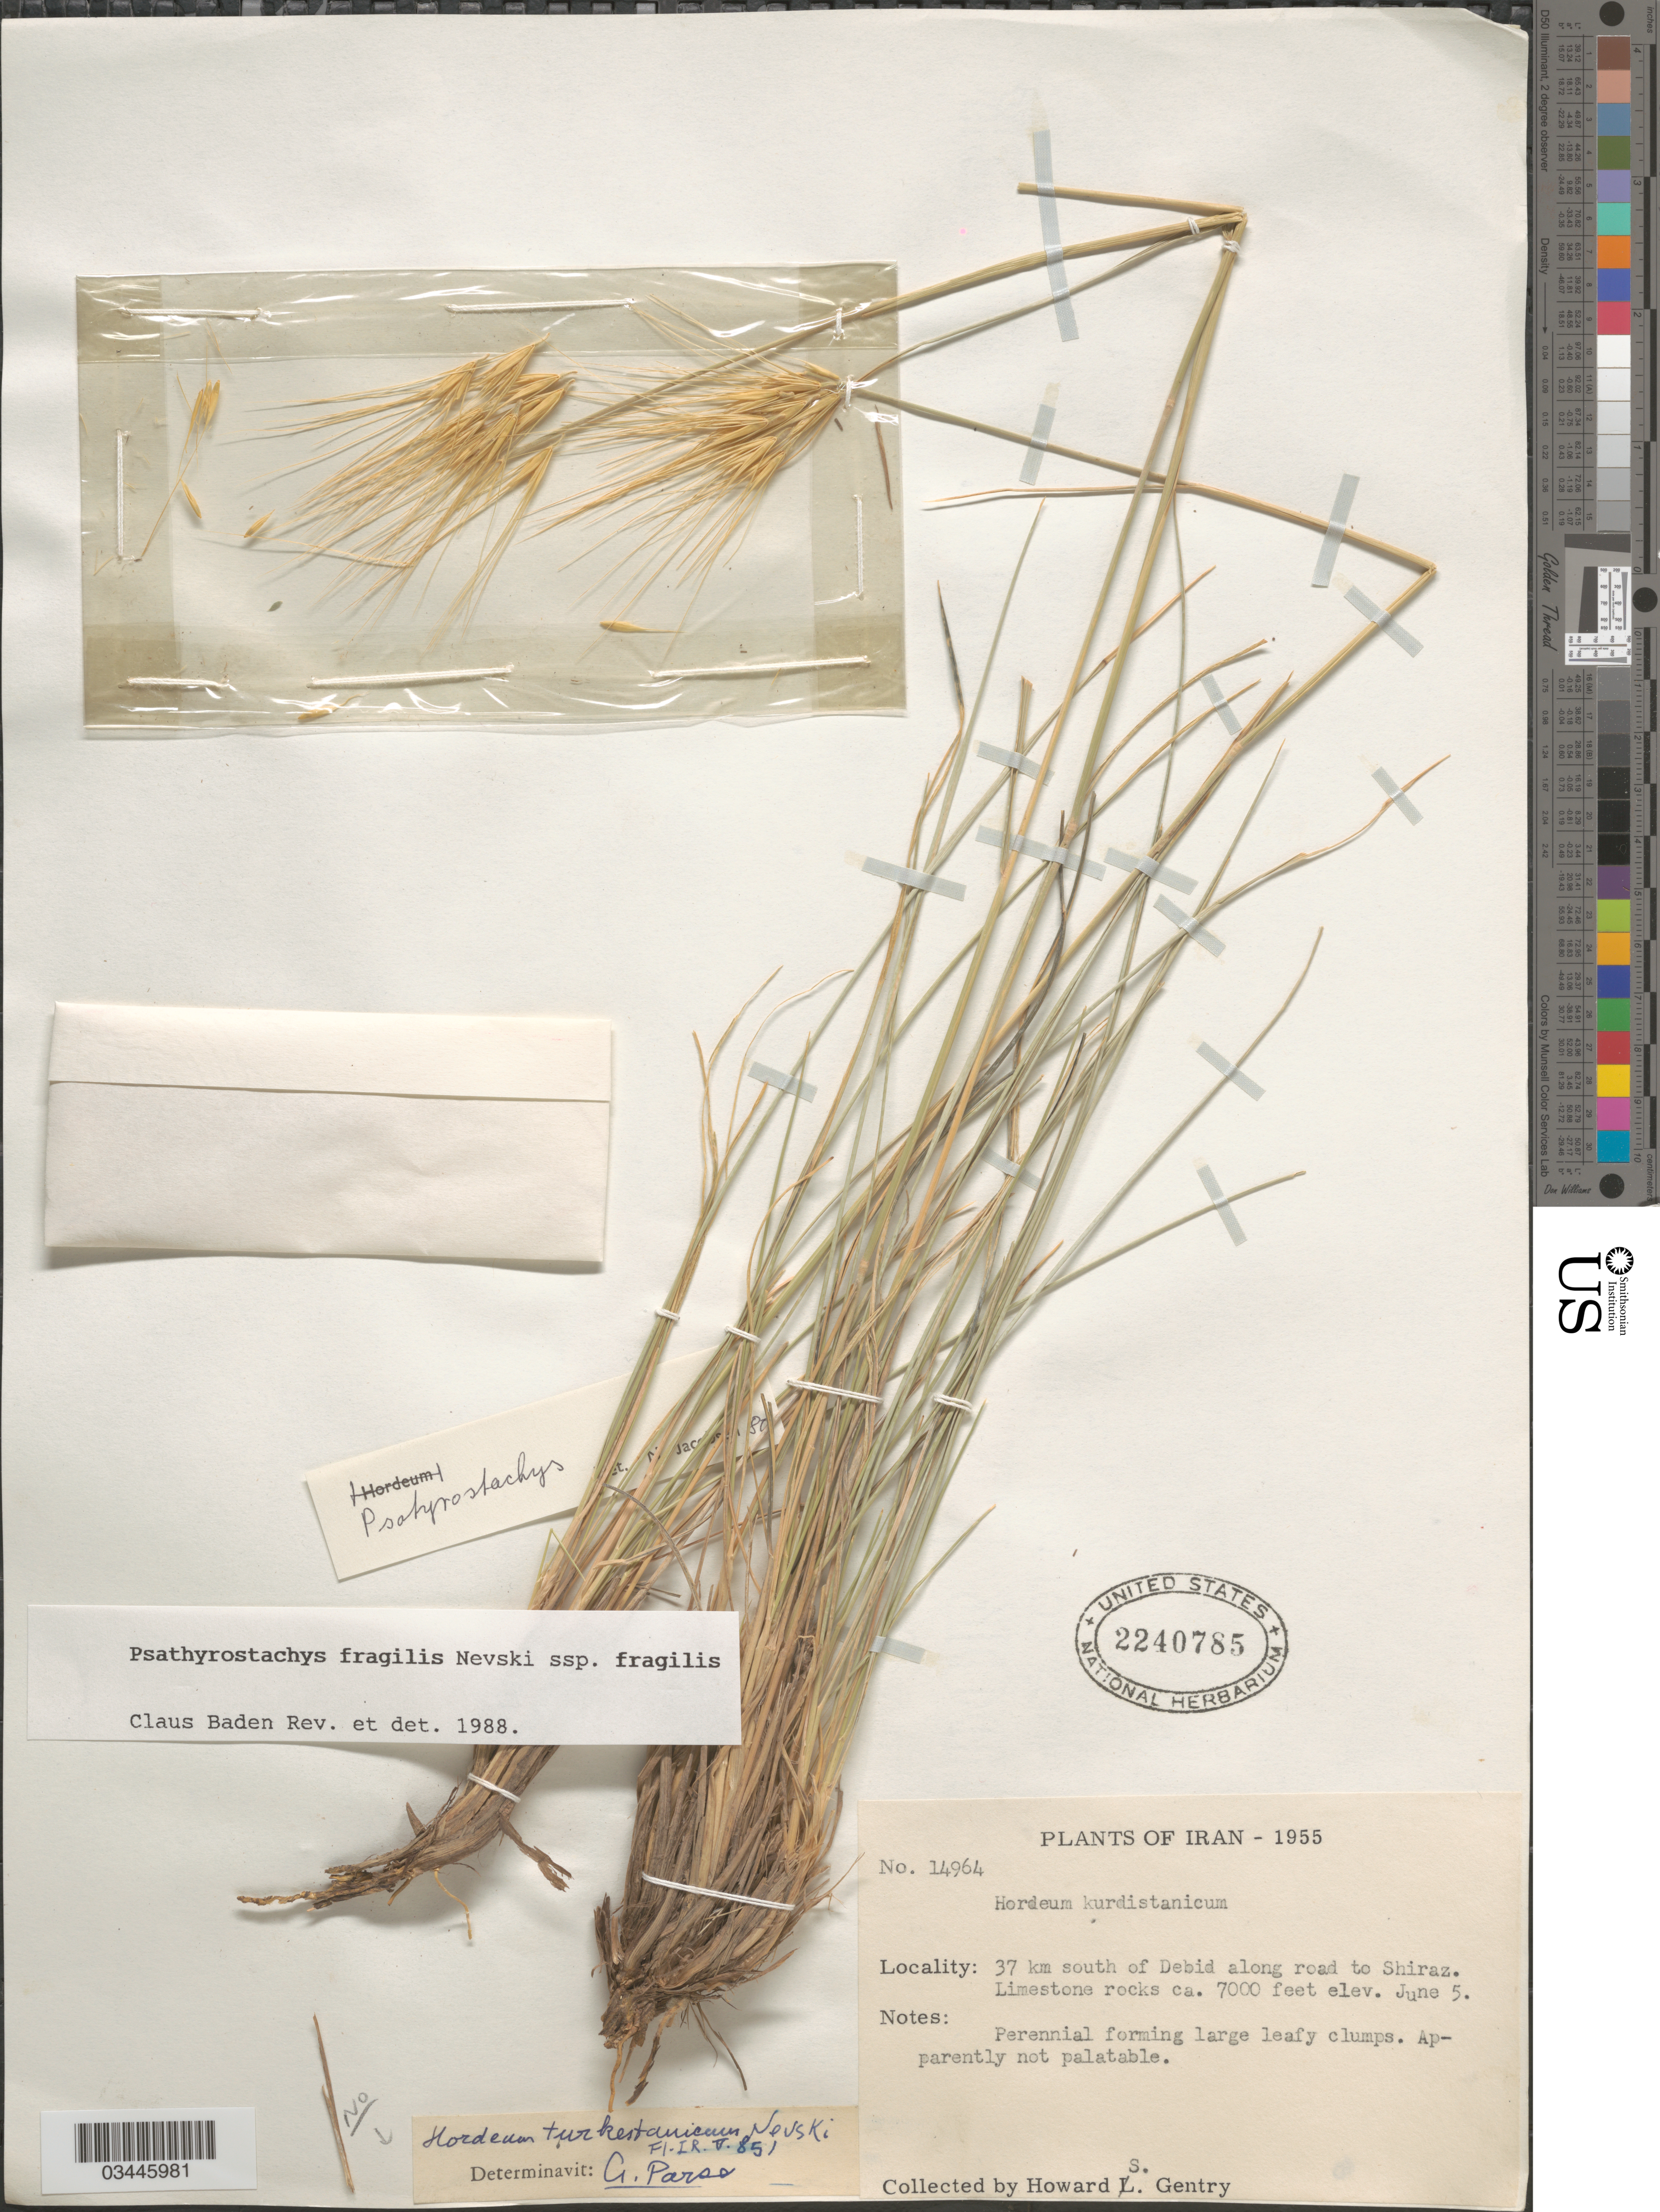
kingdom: Plantae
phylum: Tracheophyta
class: Liliopsida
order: Poales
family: Poaceae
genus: Psathyrostachys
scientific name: Psathyrostachys fragilis subsp. fragilis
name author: (Boiss.) Nevski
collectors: H. S. Gentry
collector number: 14964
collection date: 1955-06-05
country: Iran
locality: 37 km south of Debid along road to Shiraz.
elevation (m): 2134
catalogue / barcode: US 2240785